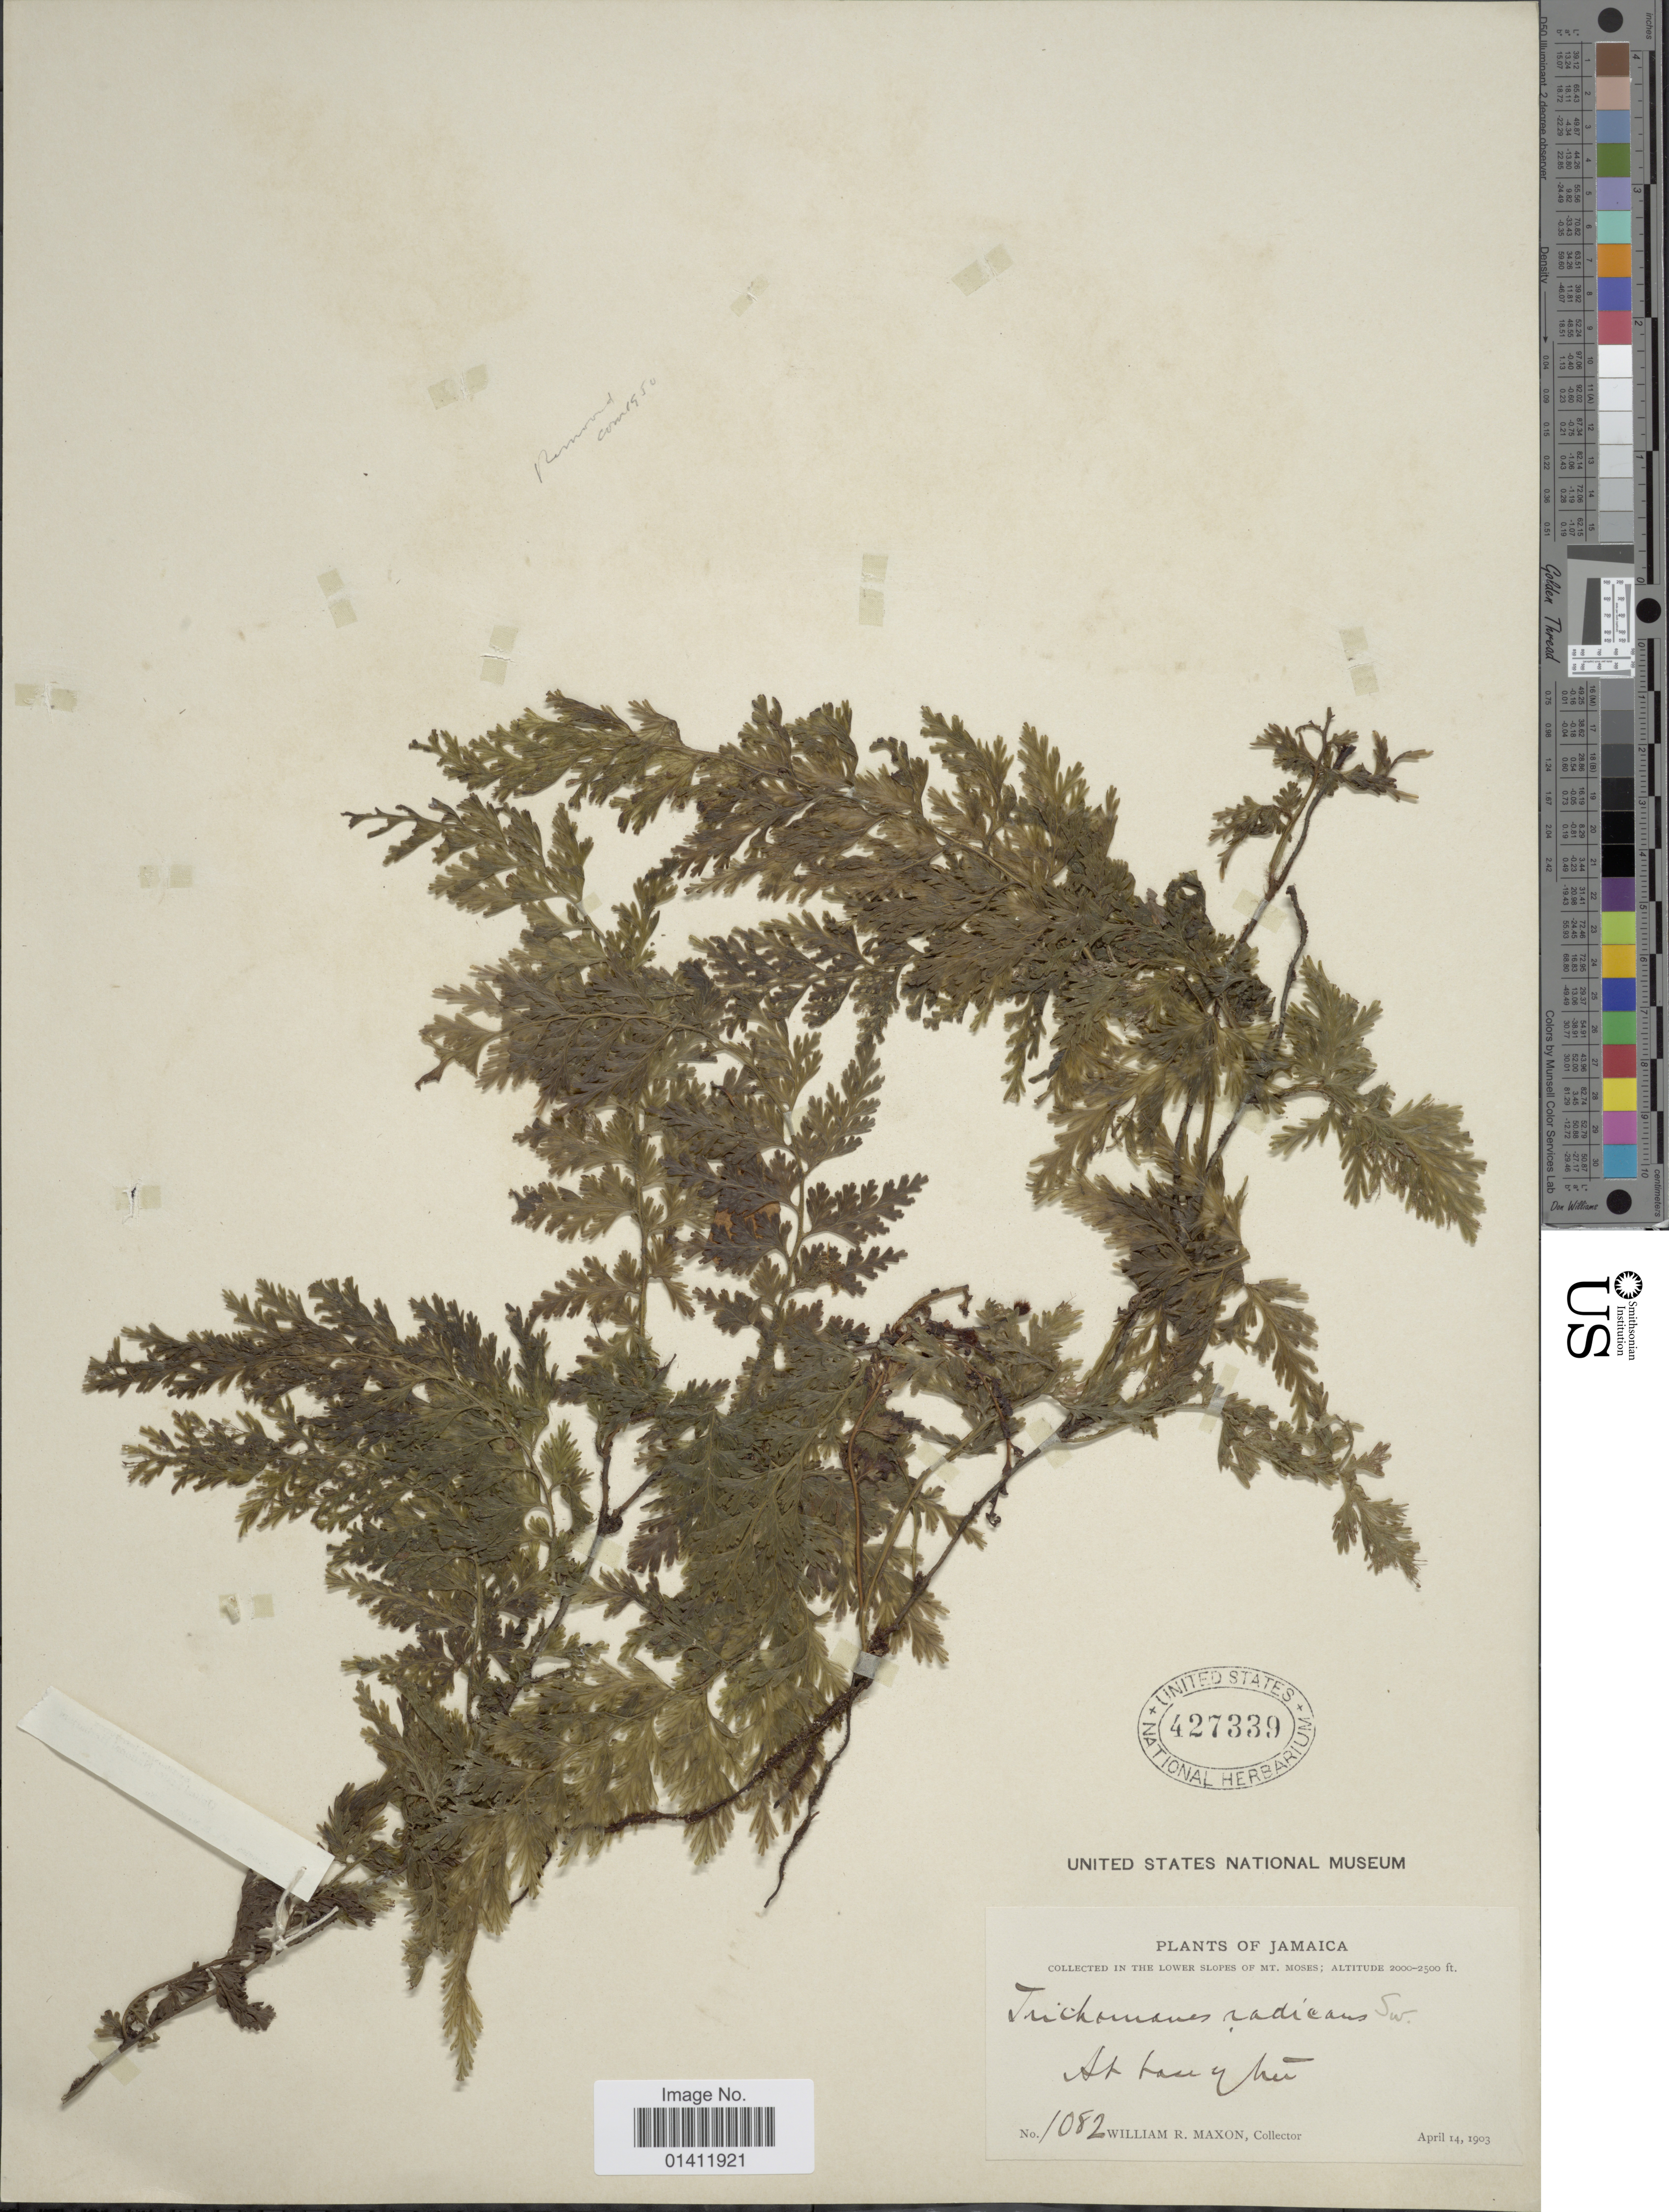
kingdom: Plantae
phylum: Tracheophyta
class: Polypodiopsida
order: Hymenophyllales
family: Hymenophyllaceae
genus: Vandenboschia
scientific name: Vandenboschia radicans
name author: (Sw.) Copel.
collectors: W. R. Maxon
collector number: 1082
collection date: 1903-04-14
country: Jamaica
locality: In the lower slopes of Mt. Moses.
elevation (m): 610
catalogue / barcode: US 427339